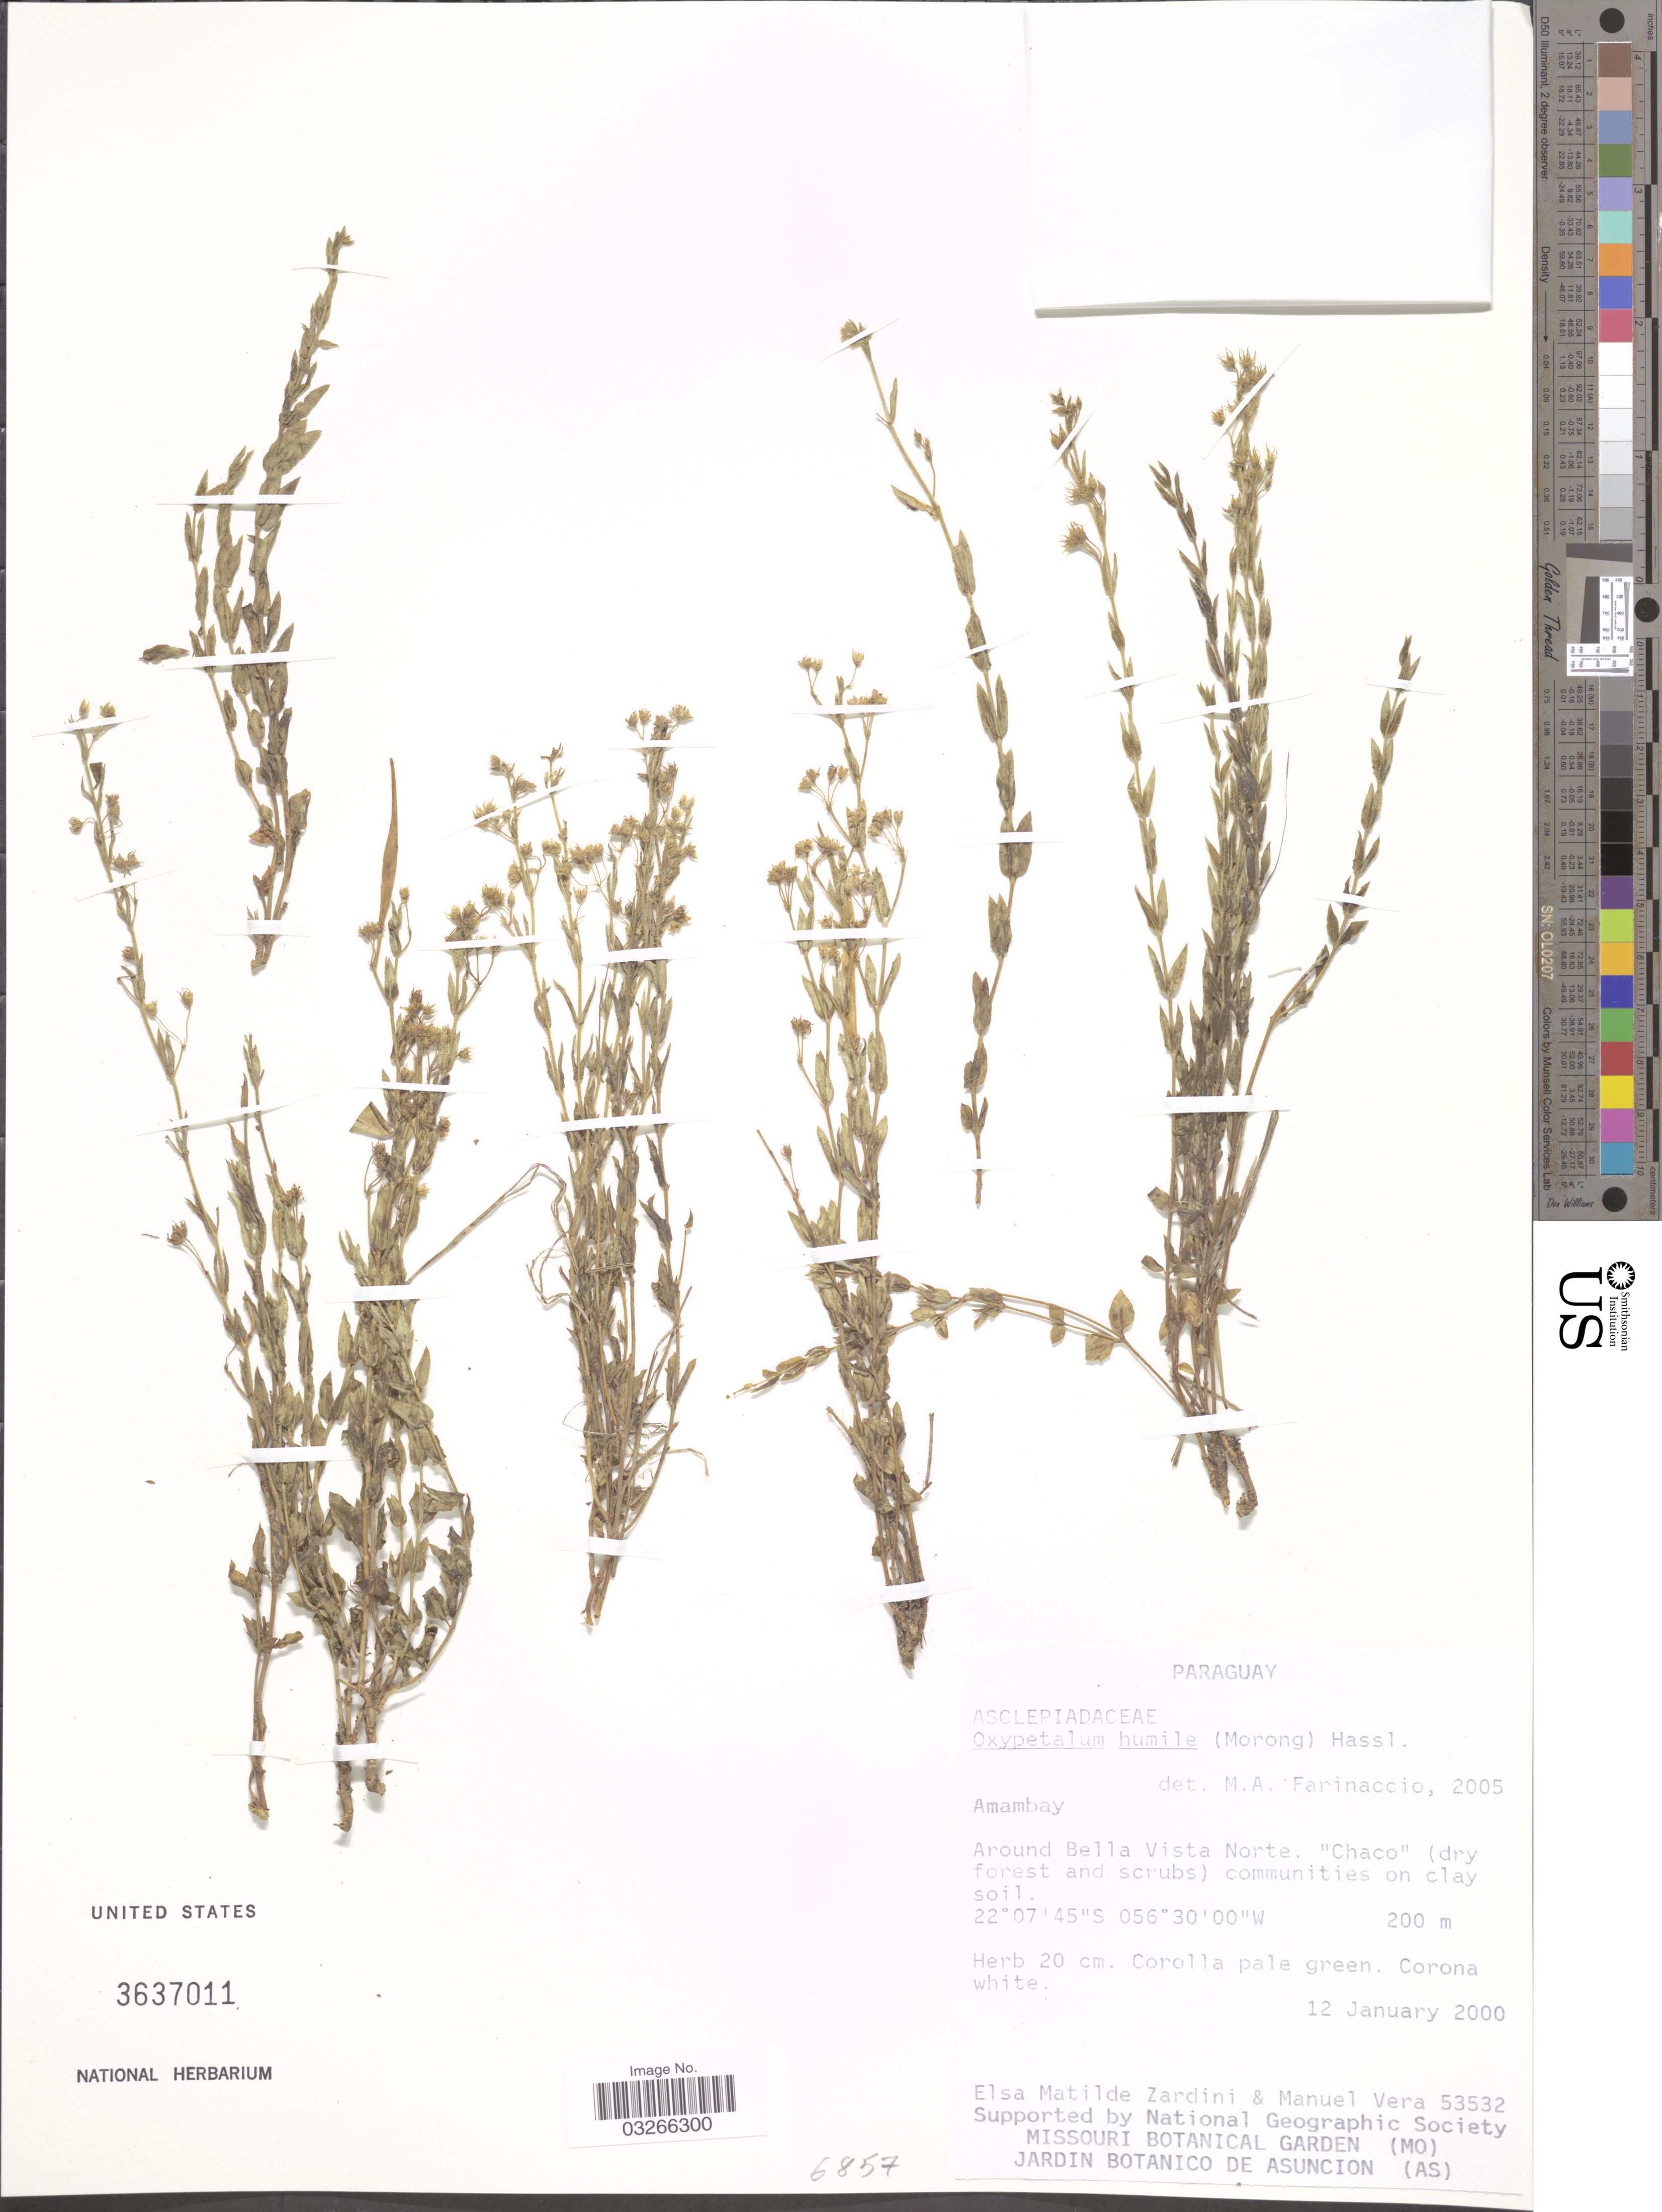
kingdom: Plantae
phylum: Tracheophyta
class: Magnoliopsida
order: Gentianales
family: Apocynaceae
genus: Oxypetalum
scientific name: Oxypetalum humile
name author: (Morong) Hassl.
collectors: E. M. Zardini & M. Vera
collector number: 53532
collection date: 2000-01-12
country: Paraguay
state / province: Amambay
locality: Around Bella Vista Norte, "Chaco".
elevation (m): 200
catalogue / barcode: US 3637011